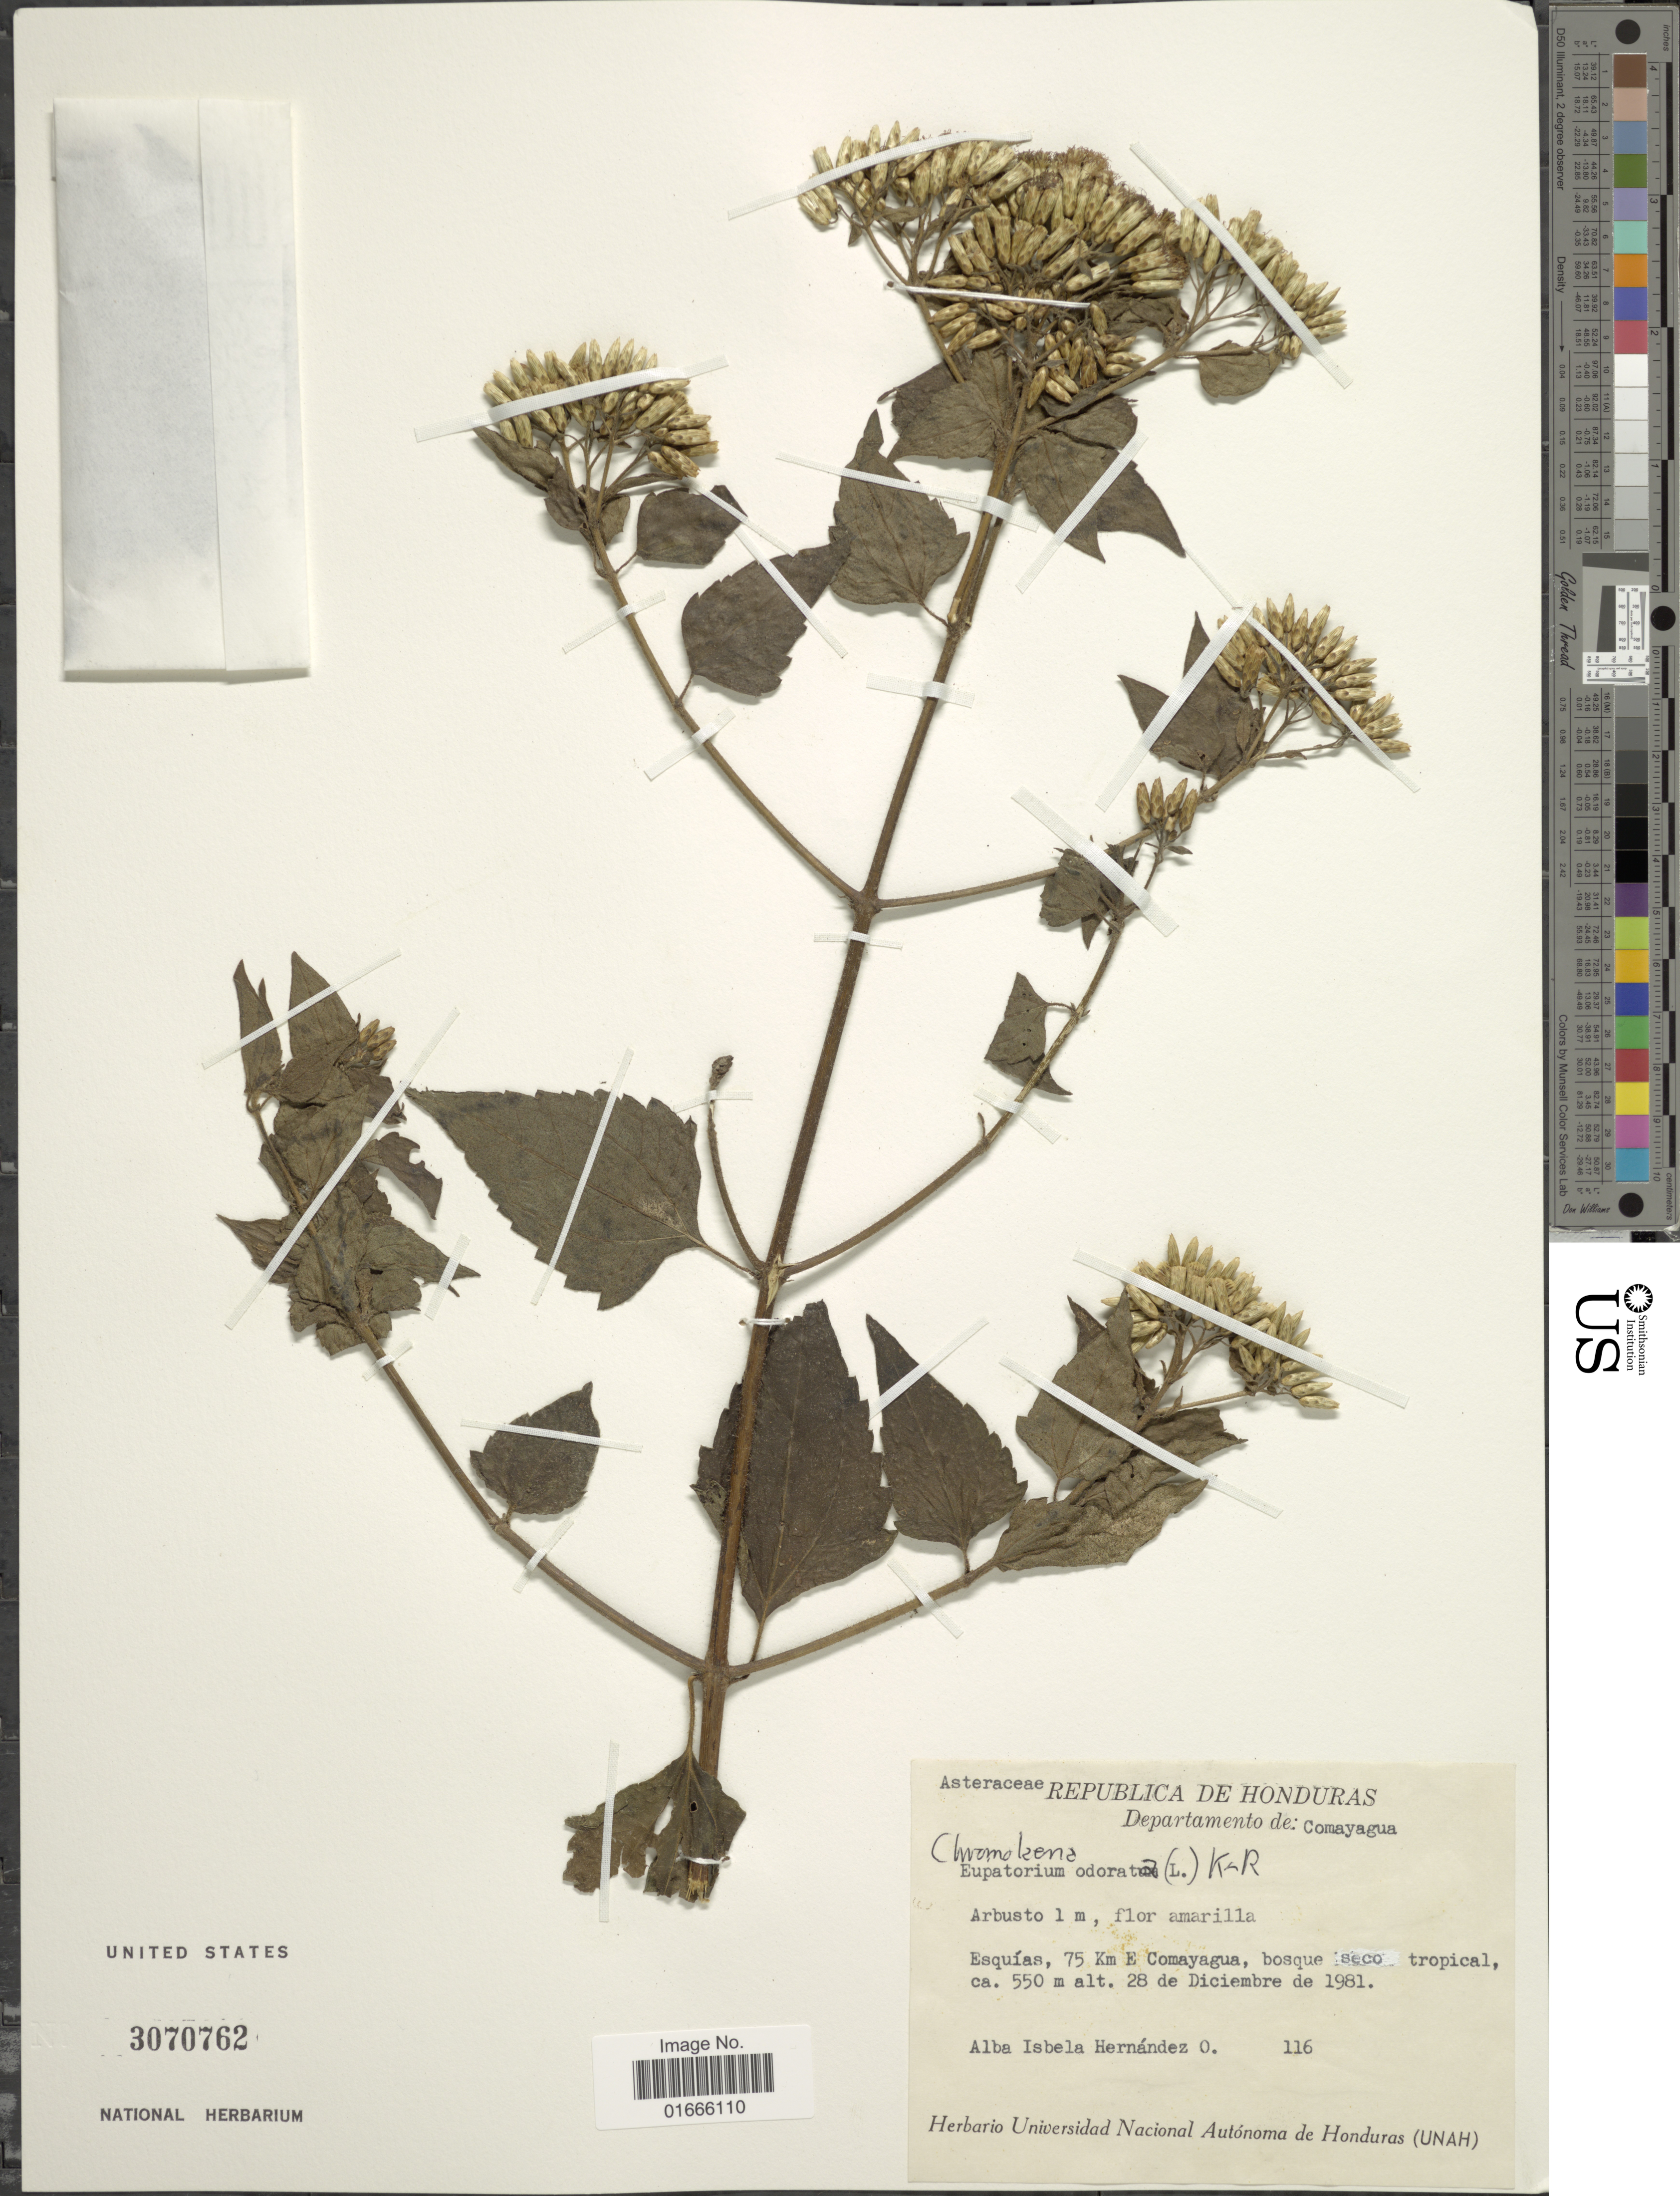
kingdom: Plantae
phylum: Tracheophyta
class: Magnoliopsida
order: Asterales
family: Asteraceae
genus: Chromolaena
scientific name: Chromolaena odorata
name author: (L.) R.M. King & H. Rob.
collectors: A. I. Hernandez O.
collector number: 116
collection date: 1981-12-28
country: Honduras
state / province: Comayagua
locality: Esquias, 75 Km E Comayagua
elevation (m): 550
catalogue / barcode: US 3070762